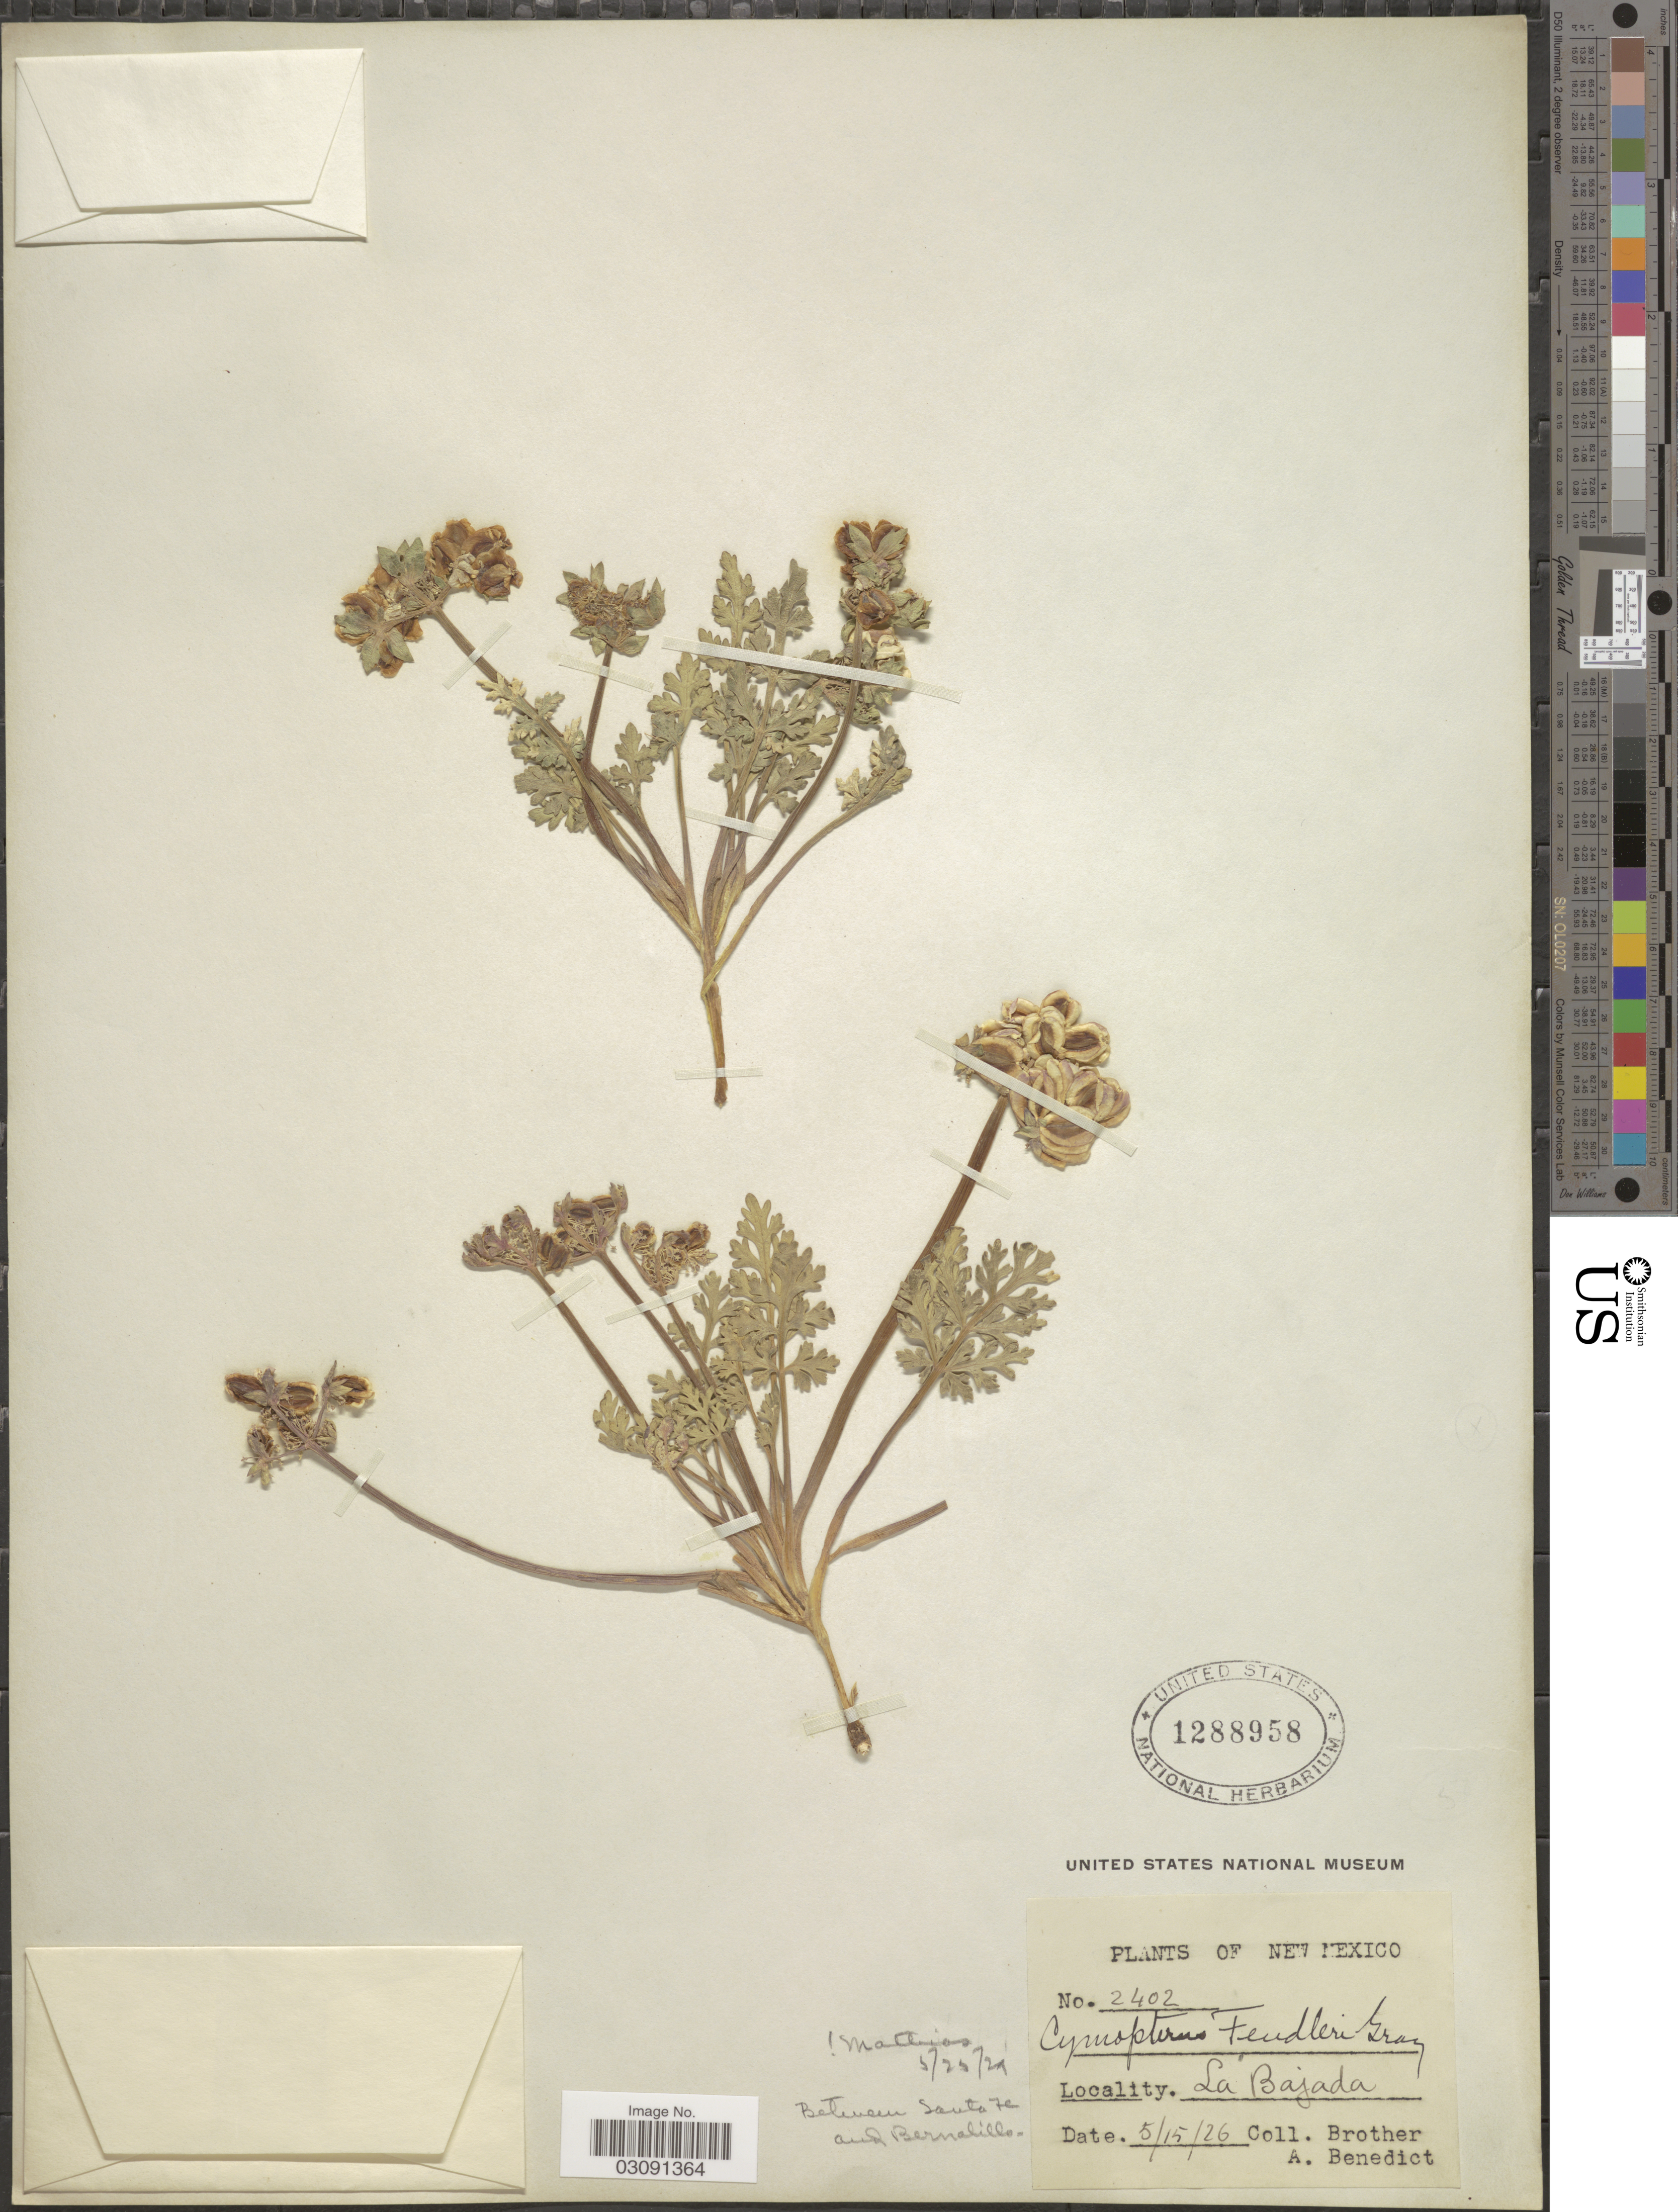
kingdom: Plantae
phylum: Tracheophyta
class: Magnoliopsida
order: Apiales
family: Apiaceae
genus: Cymopterus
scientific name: Cymopterus fendleri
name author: A. Gray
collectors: Bro. Benedict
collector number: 2402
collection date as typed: Transcribed d/m/y: 15/5/26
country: United States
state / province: New Mexico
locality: La Bajada.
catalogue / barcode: US 1288958